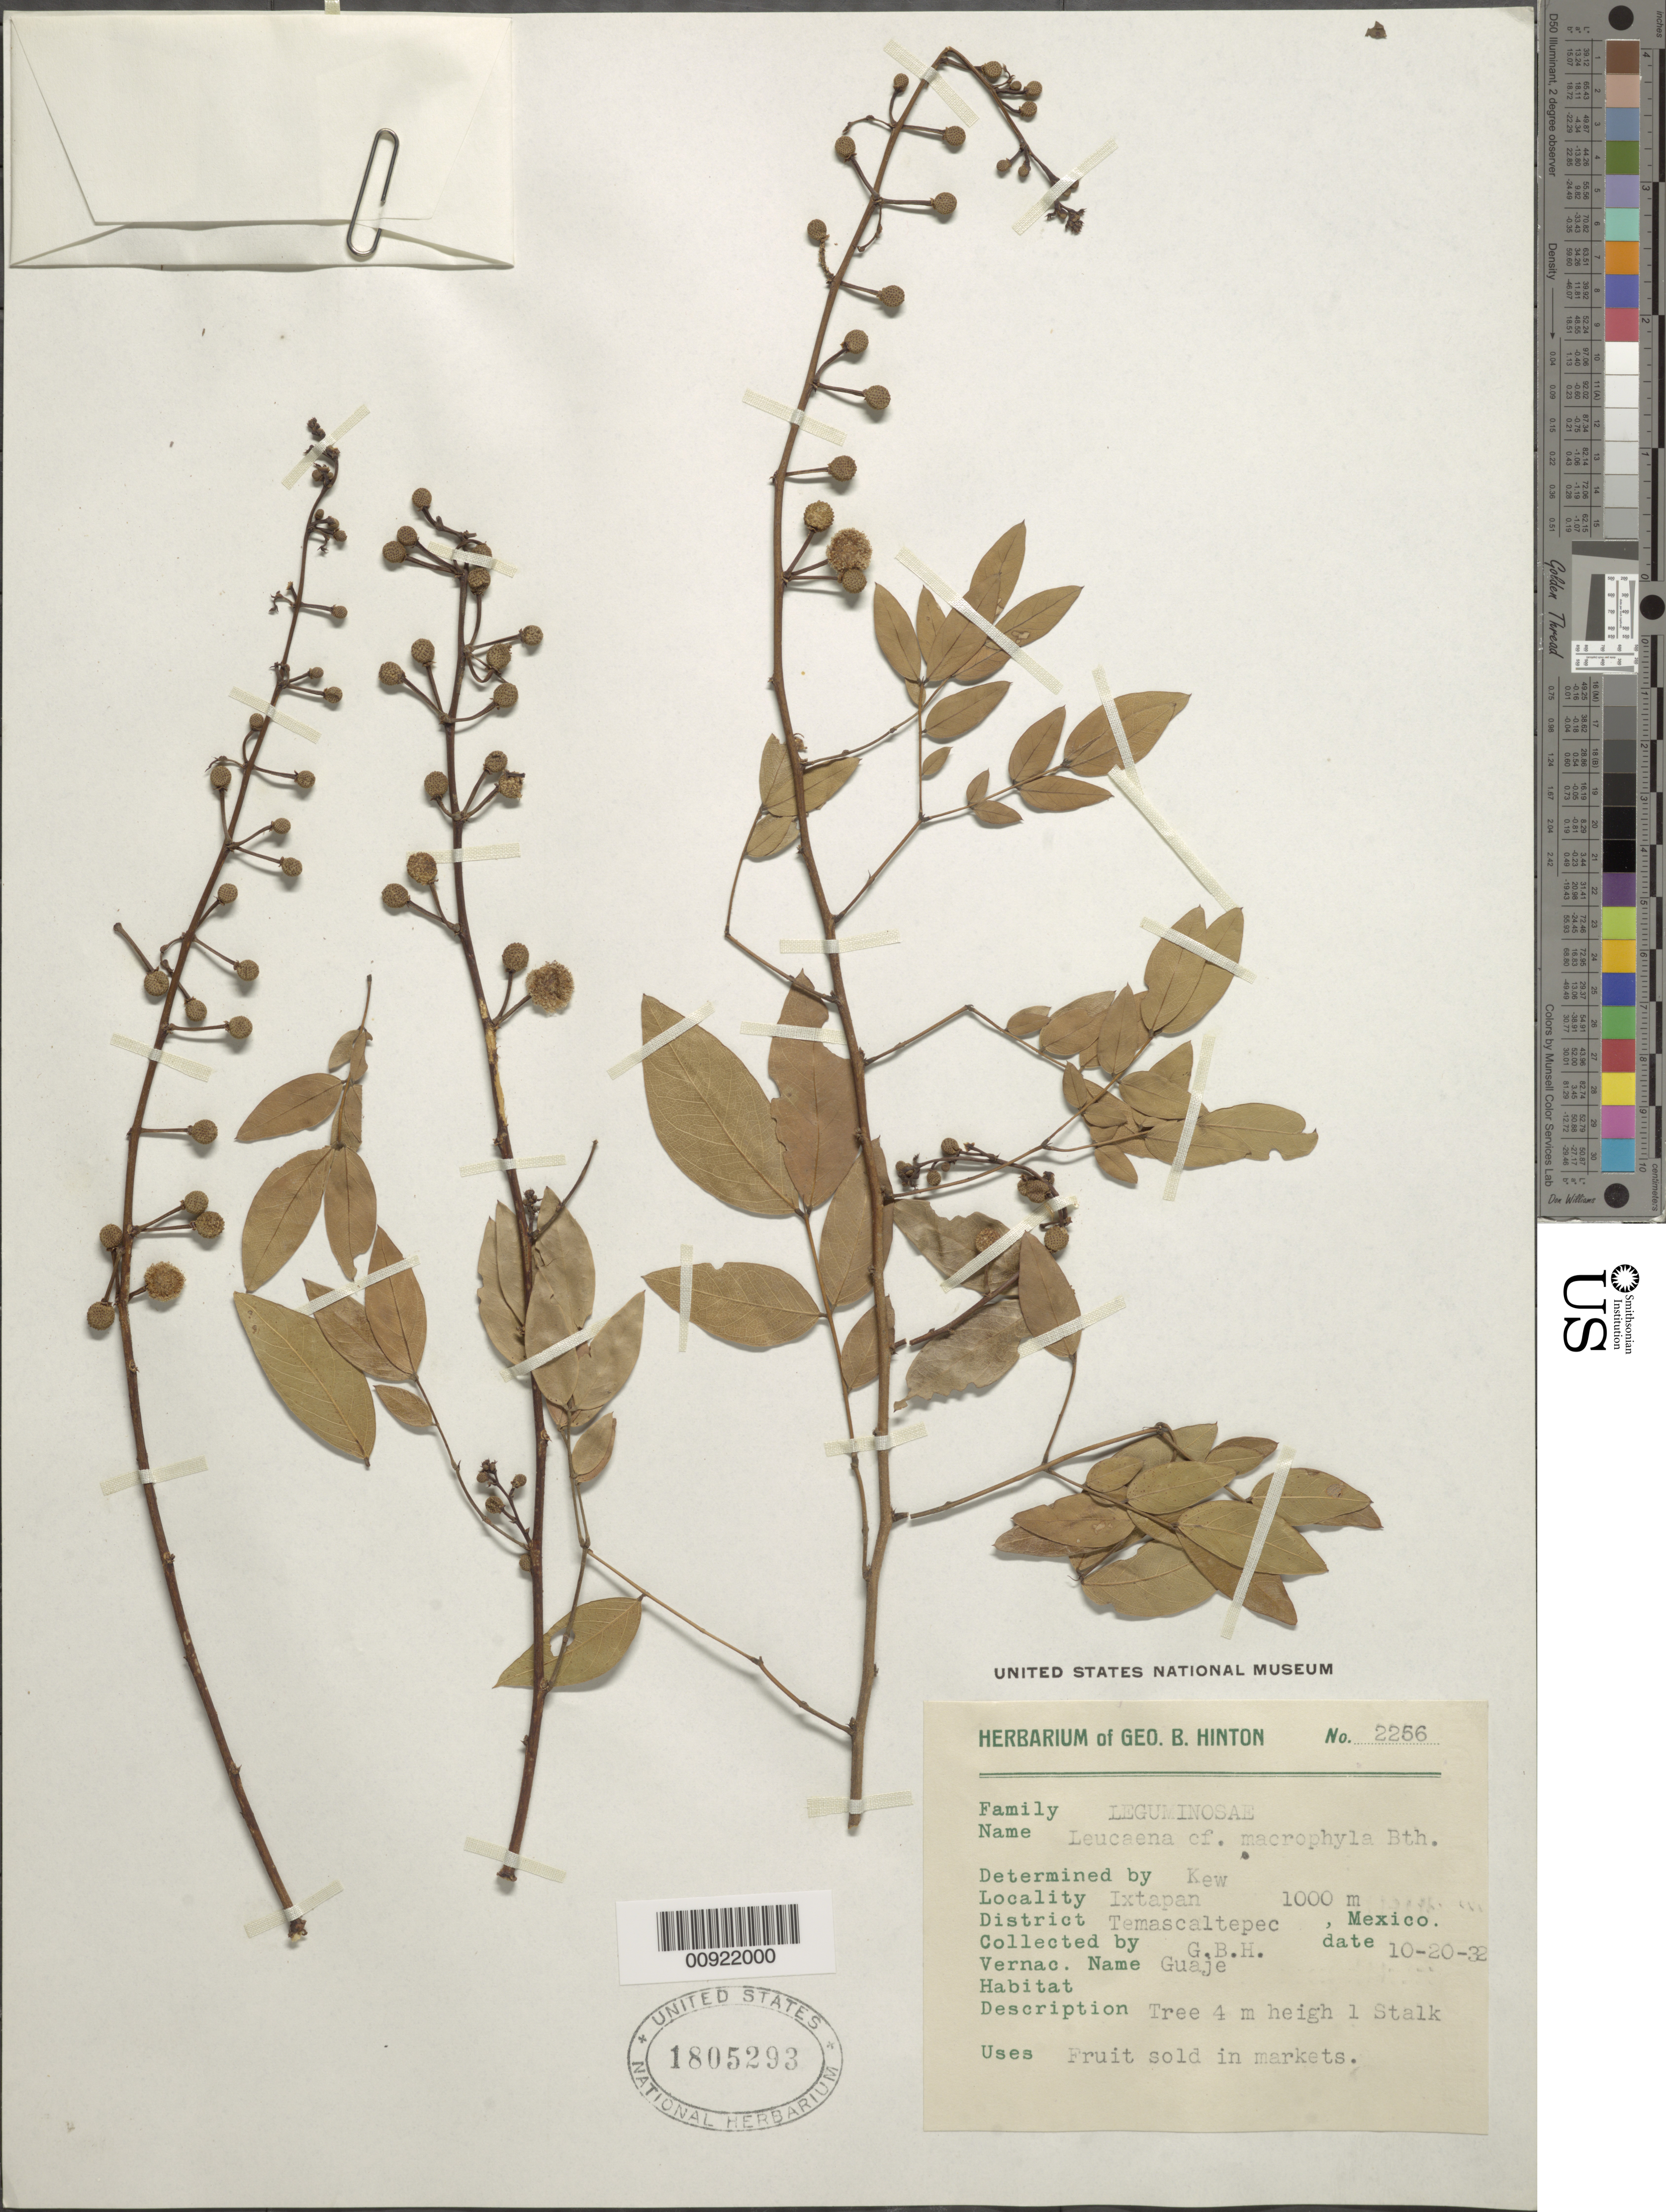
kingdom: Plantae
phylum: Tracheophyta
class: Magnoliopsida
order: Fabales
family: Fabaceae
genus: Leucaena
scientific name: Leucaena macrophylla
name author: Benth.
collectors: G. B. Hinton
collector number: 2256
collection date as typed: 20 Oct 1932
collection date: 1932-10-20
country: Mexico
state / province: México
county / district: Temascaltepec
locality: Ixtapan, District Temascaltepec, State of Mexico.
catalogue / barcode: US 1805293